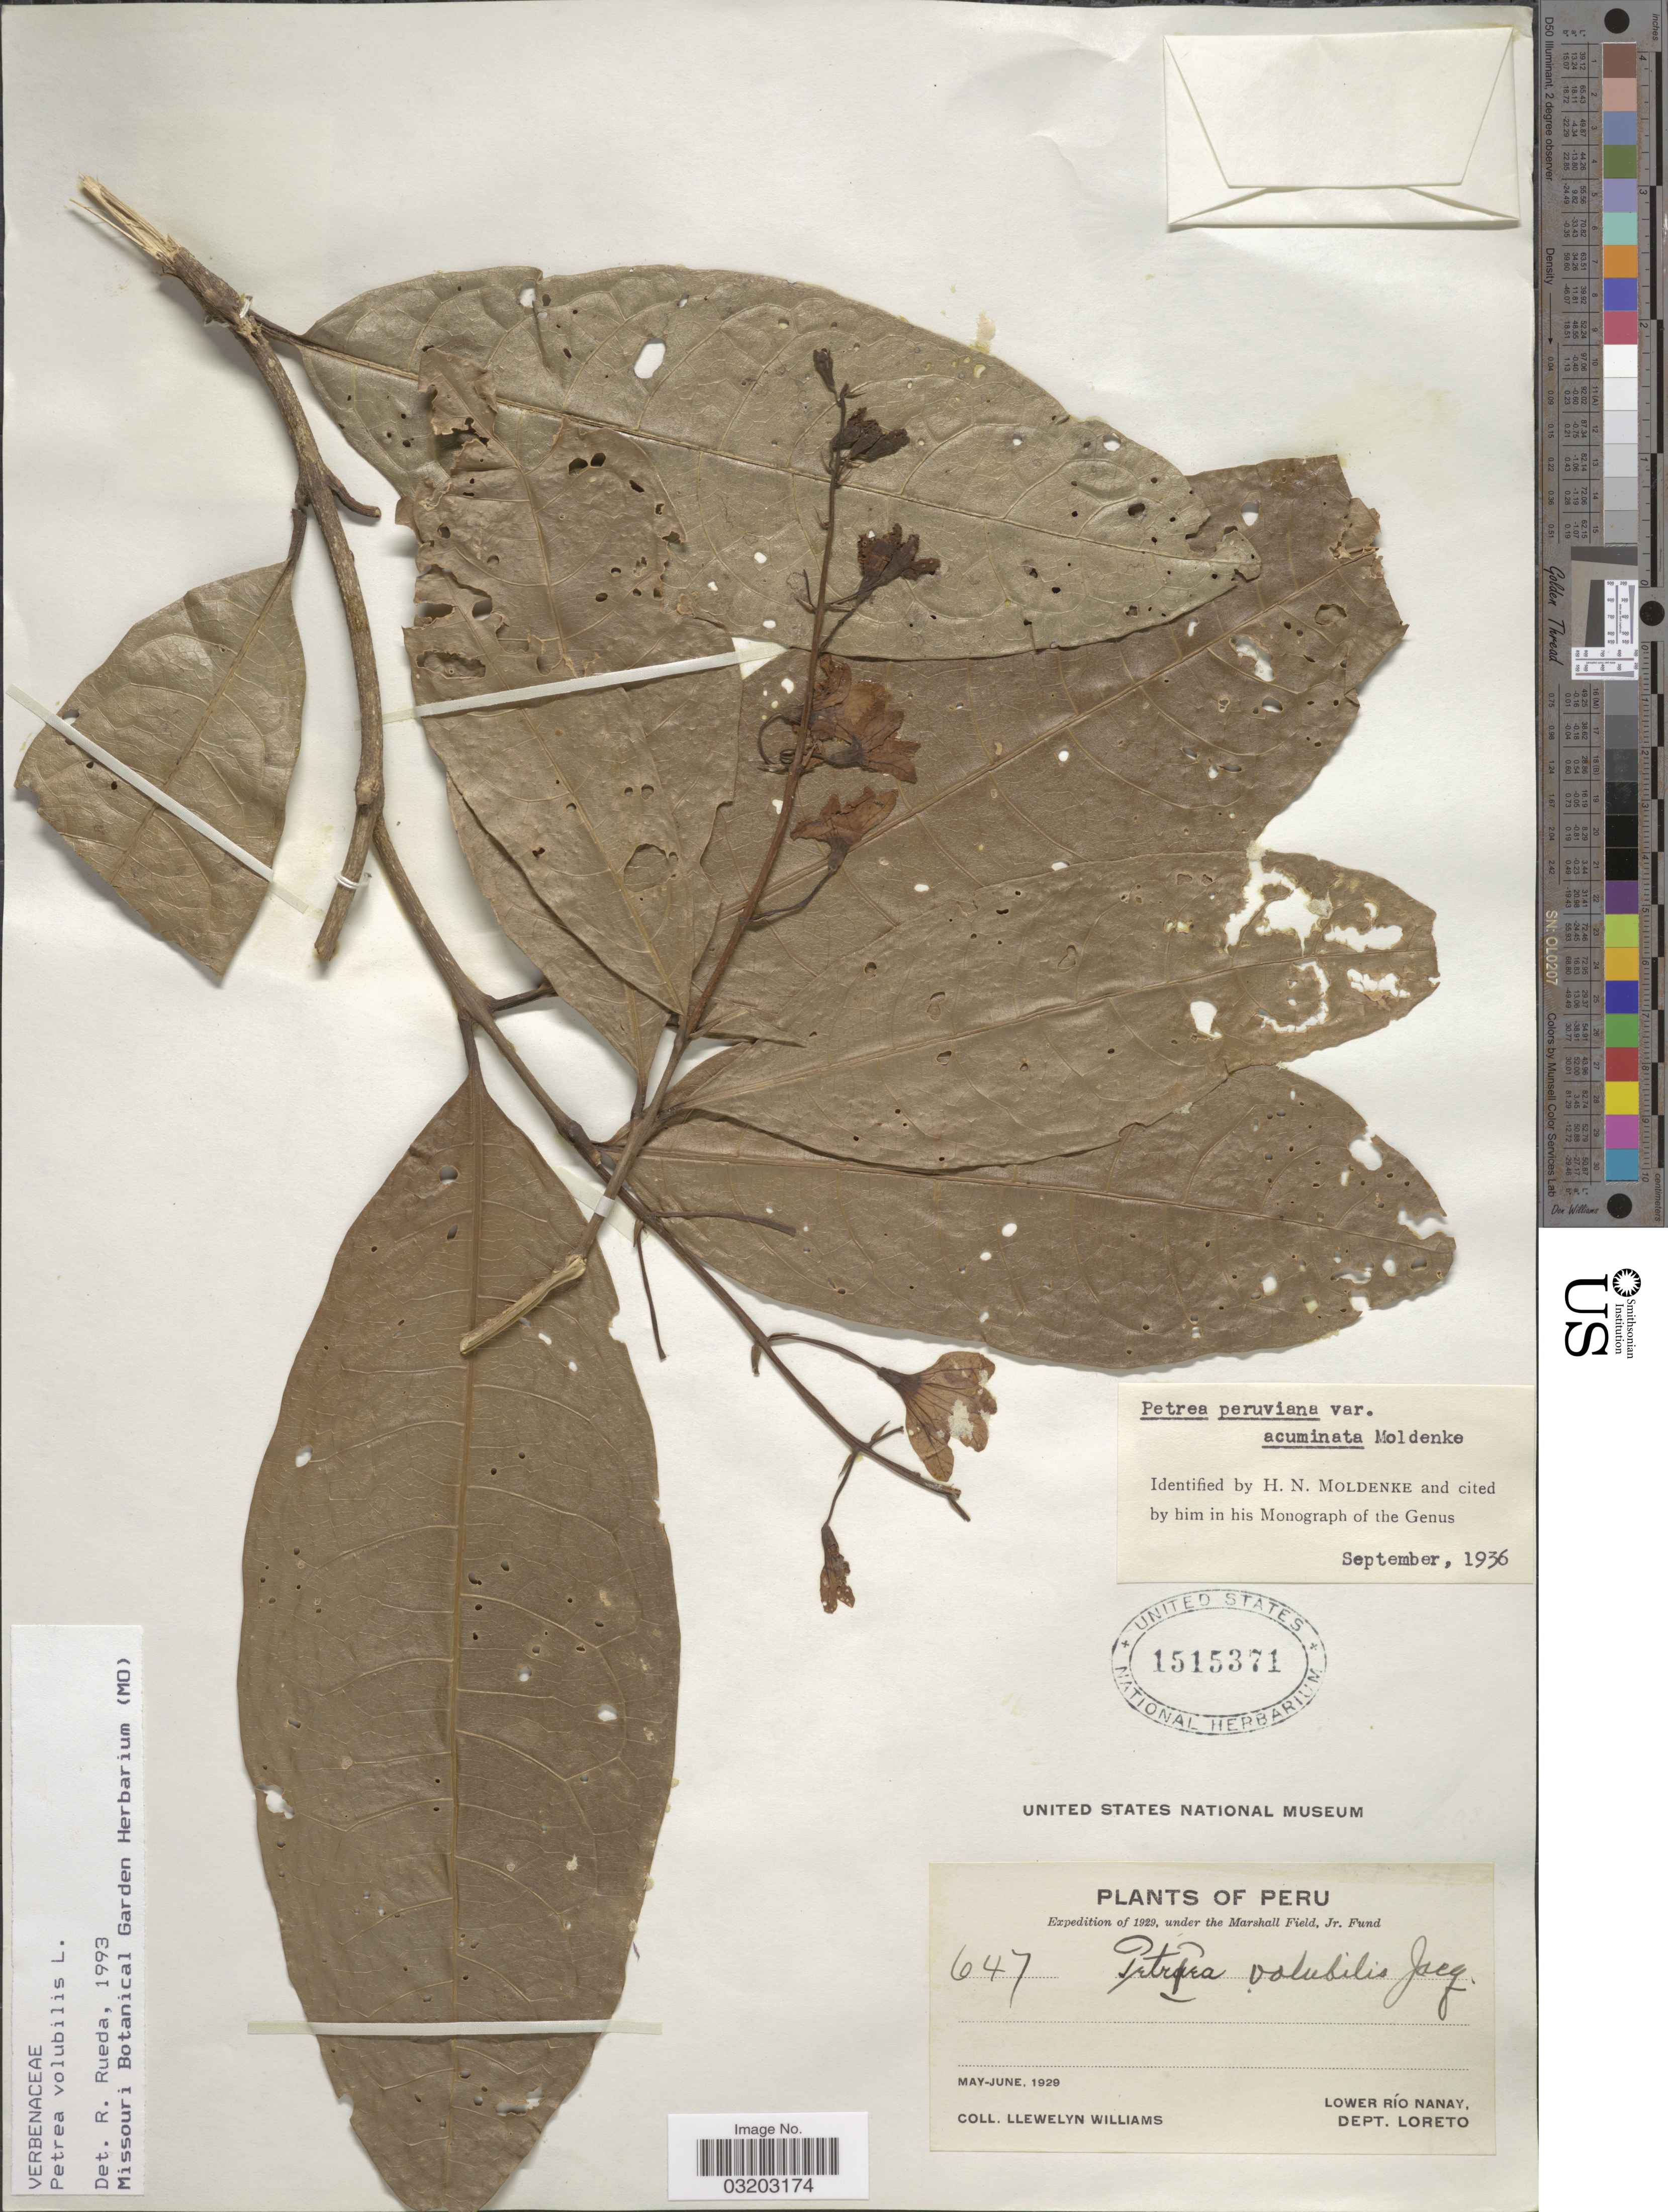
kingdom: Plantae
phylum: Tracheophyta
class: Magnoliopsida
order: Lamiales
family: Verbenaceae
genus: Petrea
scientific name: Petrea volubilis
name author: L.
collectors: Ll. Williams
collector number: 647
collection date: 1929-05/1929-06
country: Peru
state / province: Loreto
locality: Lower Río Nanay, Dept. Loreto.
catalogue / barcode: US 1515371